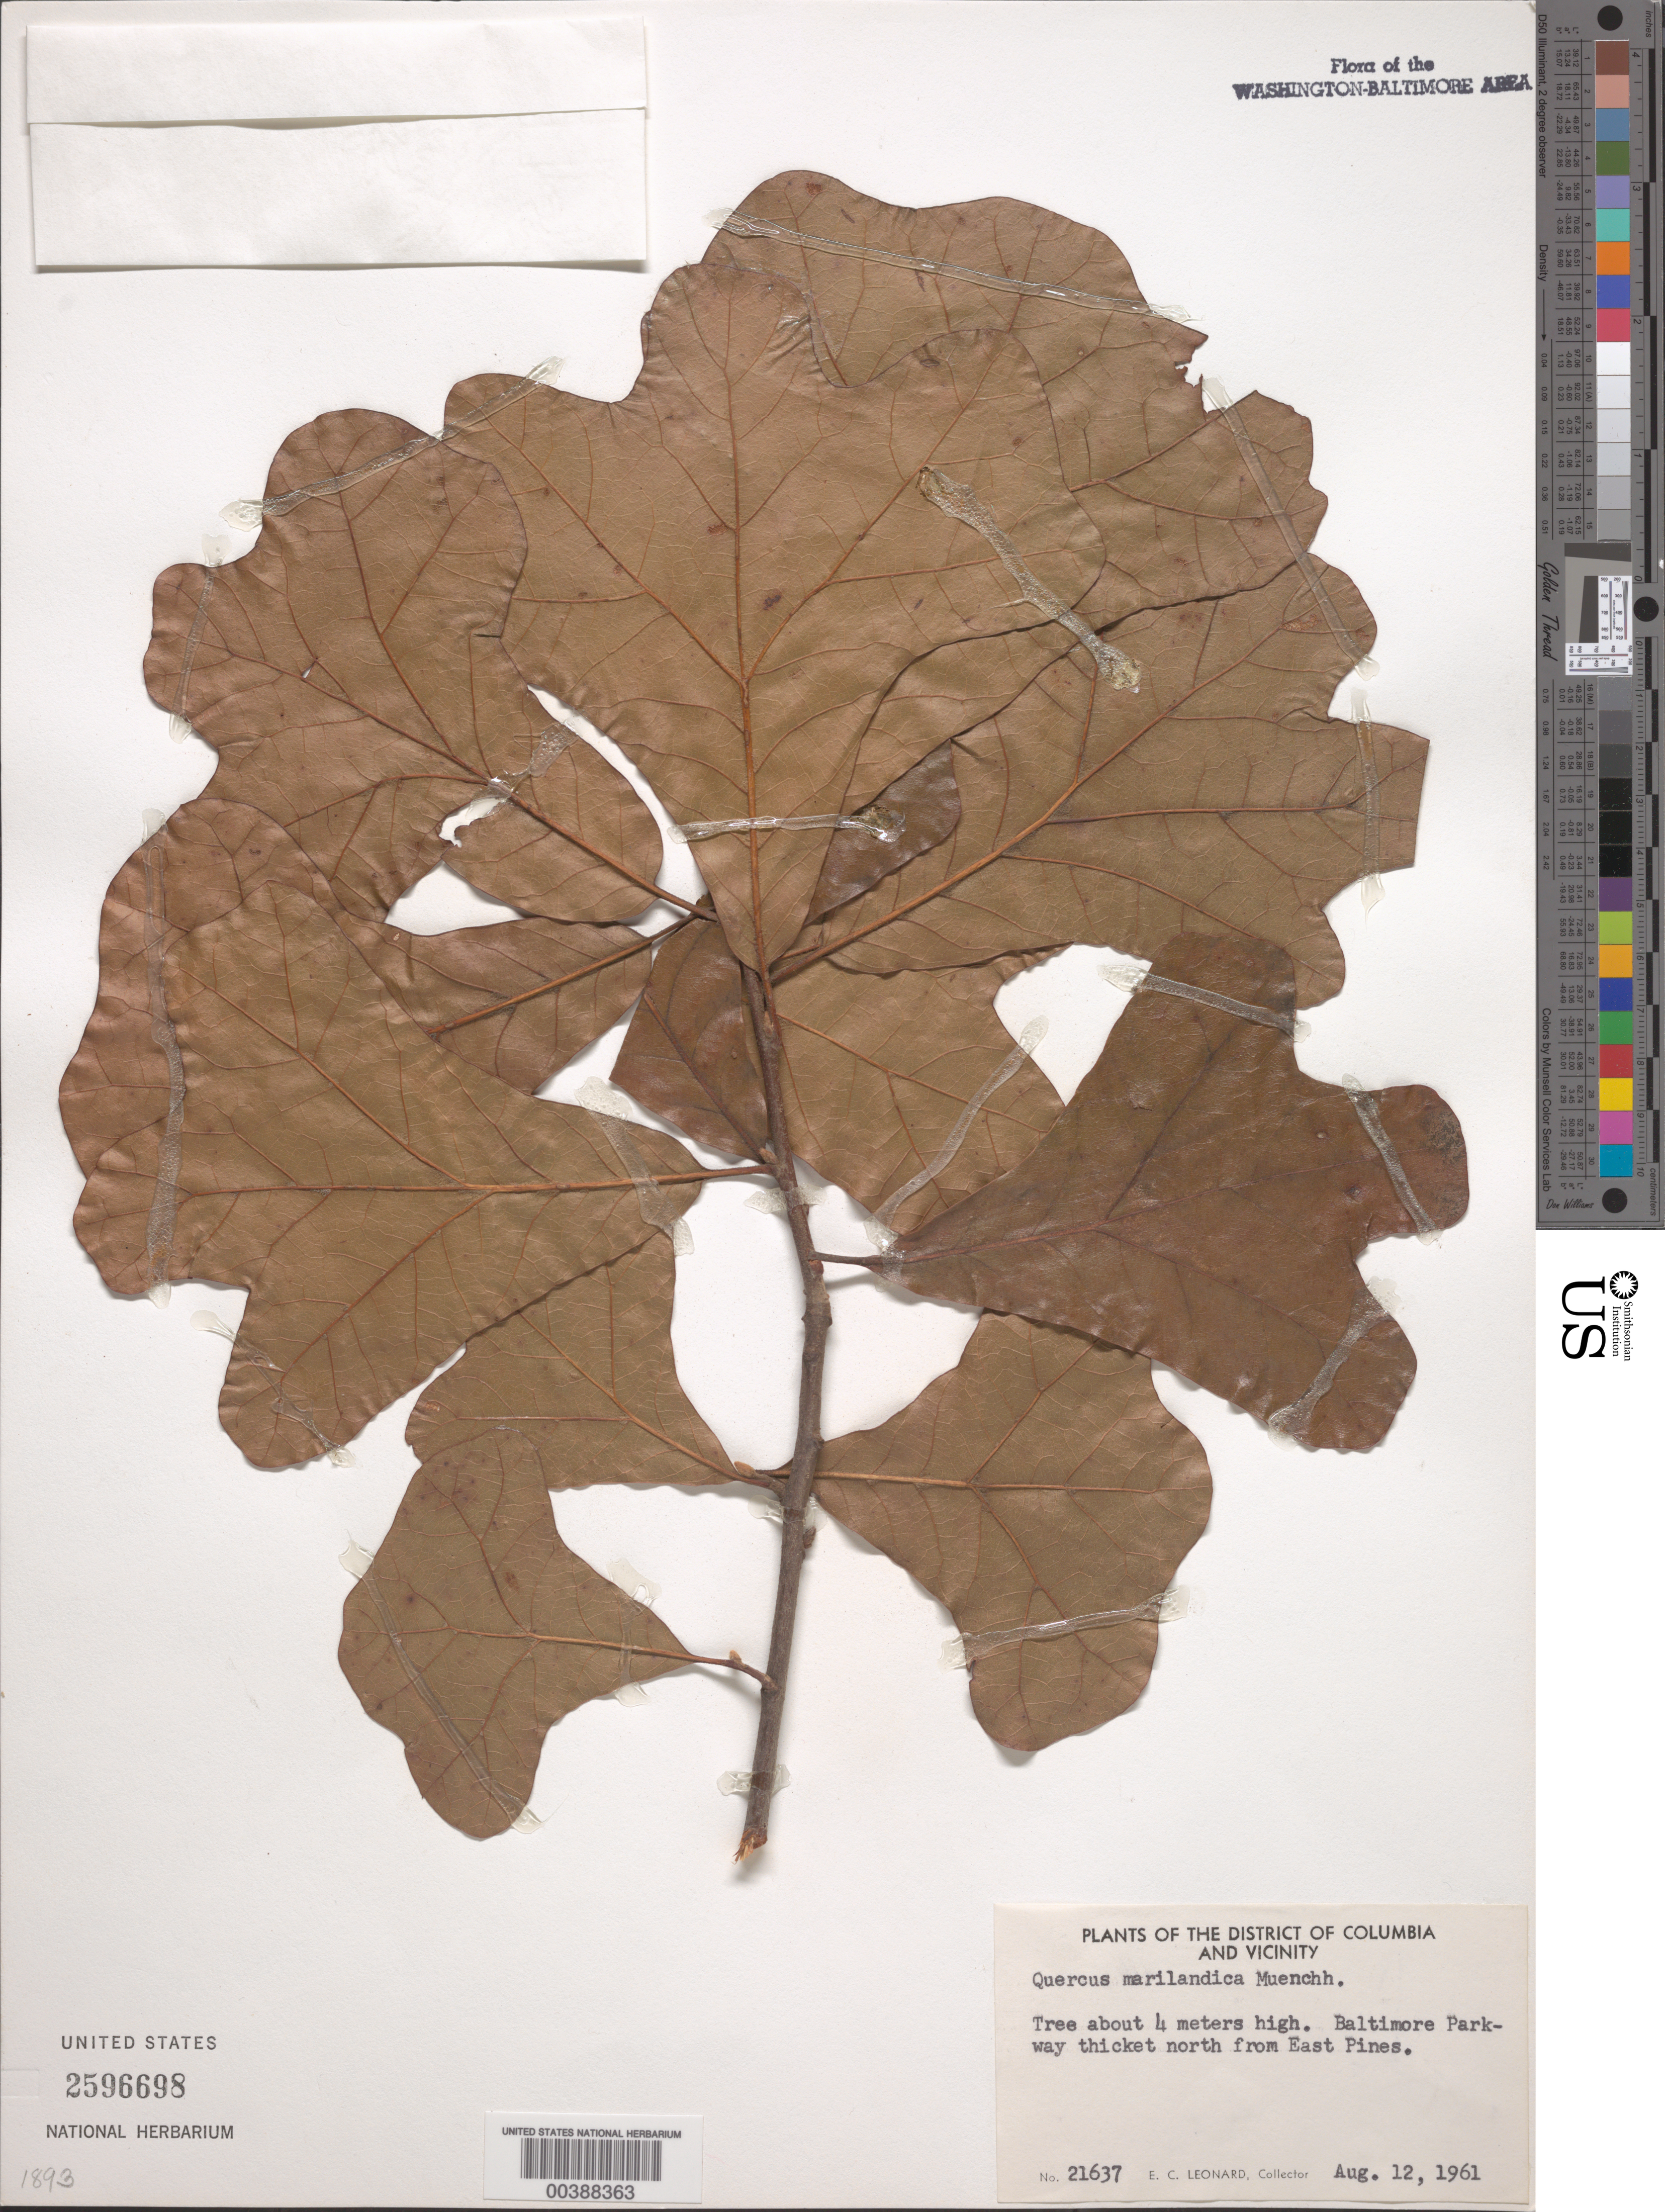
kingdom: Plantae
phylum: Tracheophyta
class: Magnoliopsida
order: Fagales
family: Fagaceae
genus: Quercus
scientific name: Quercus marilandica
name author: (L.) Münchh.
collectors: E. C. Leonard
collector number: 21637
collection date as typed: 12 Aug 1961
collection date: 1961-08-12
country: United States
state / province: Maryland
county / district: Prince George's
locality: Baltimore Parkway, north from east Pines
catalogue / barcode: US 2596698